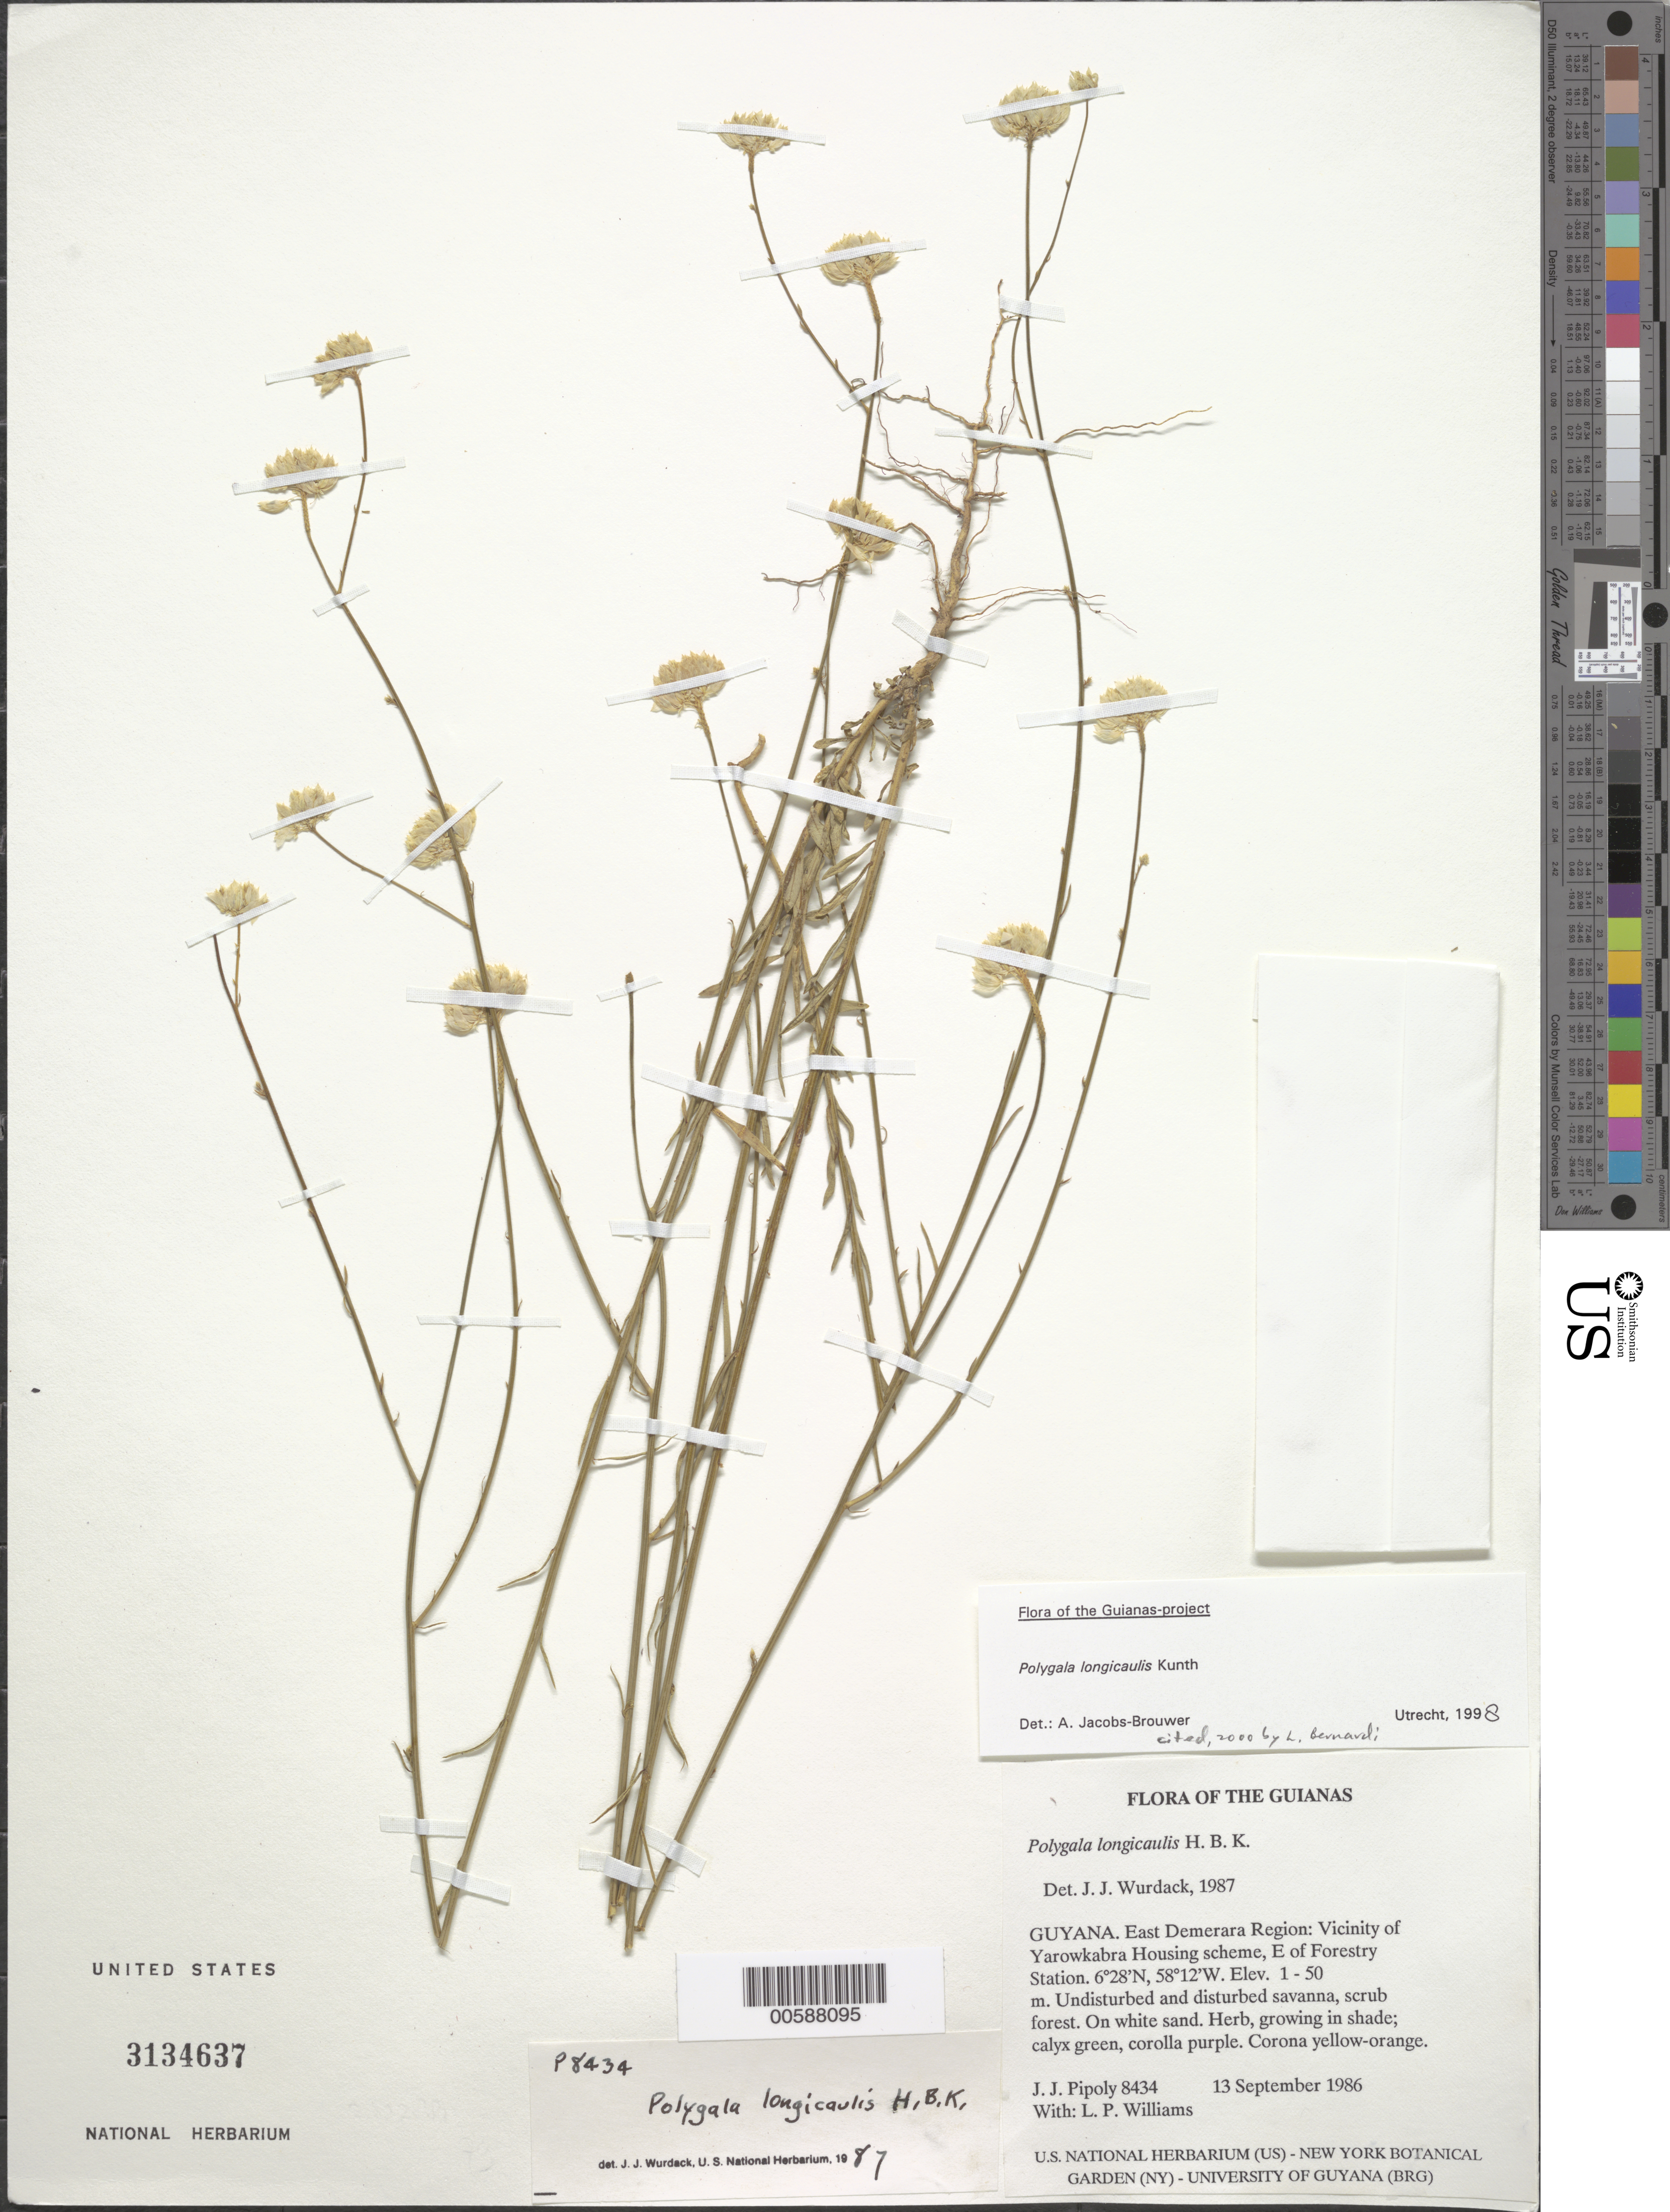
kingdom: Plantae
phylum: Tracheophyta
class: Magnoliopsida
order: Fabales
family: Polygalaceae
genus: Polygala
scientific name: Polygala longicaulis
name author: Kunth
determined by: Jacobs-Brouwer, A.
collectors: J. J. Pipoly & L. P. Williams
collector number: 8434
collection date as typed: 13 September 1986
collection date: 1986-09-13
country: Guyana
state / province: Demerara-Mahaica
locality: Vicinity of Yarowkabra Housing scheme, E of Forestry Station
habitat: Undisturbed and disturbed savanna, scrub forest. On white sand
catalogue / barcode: US 3134637